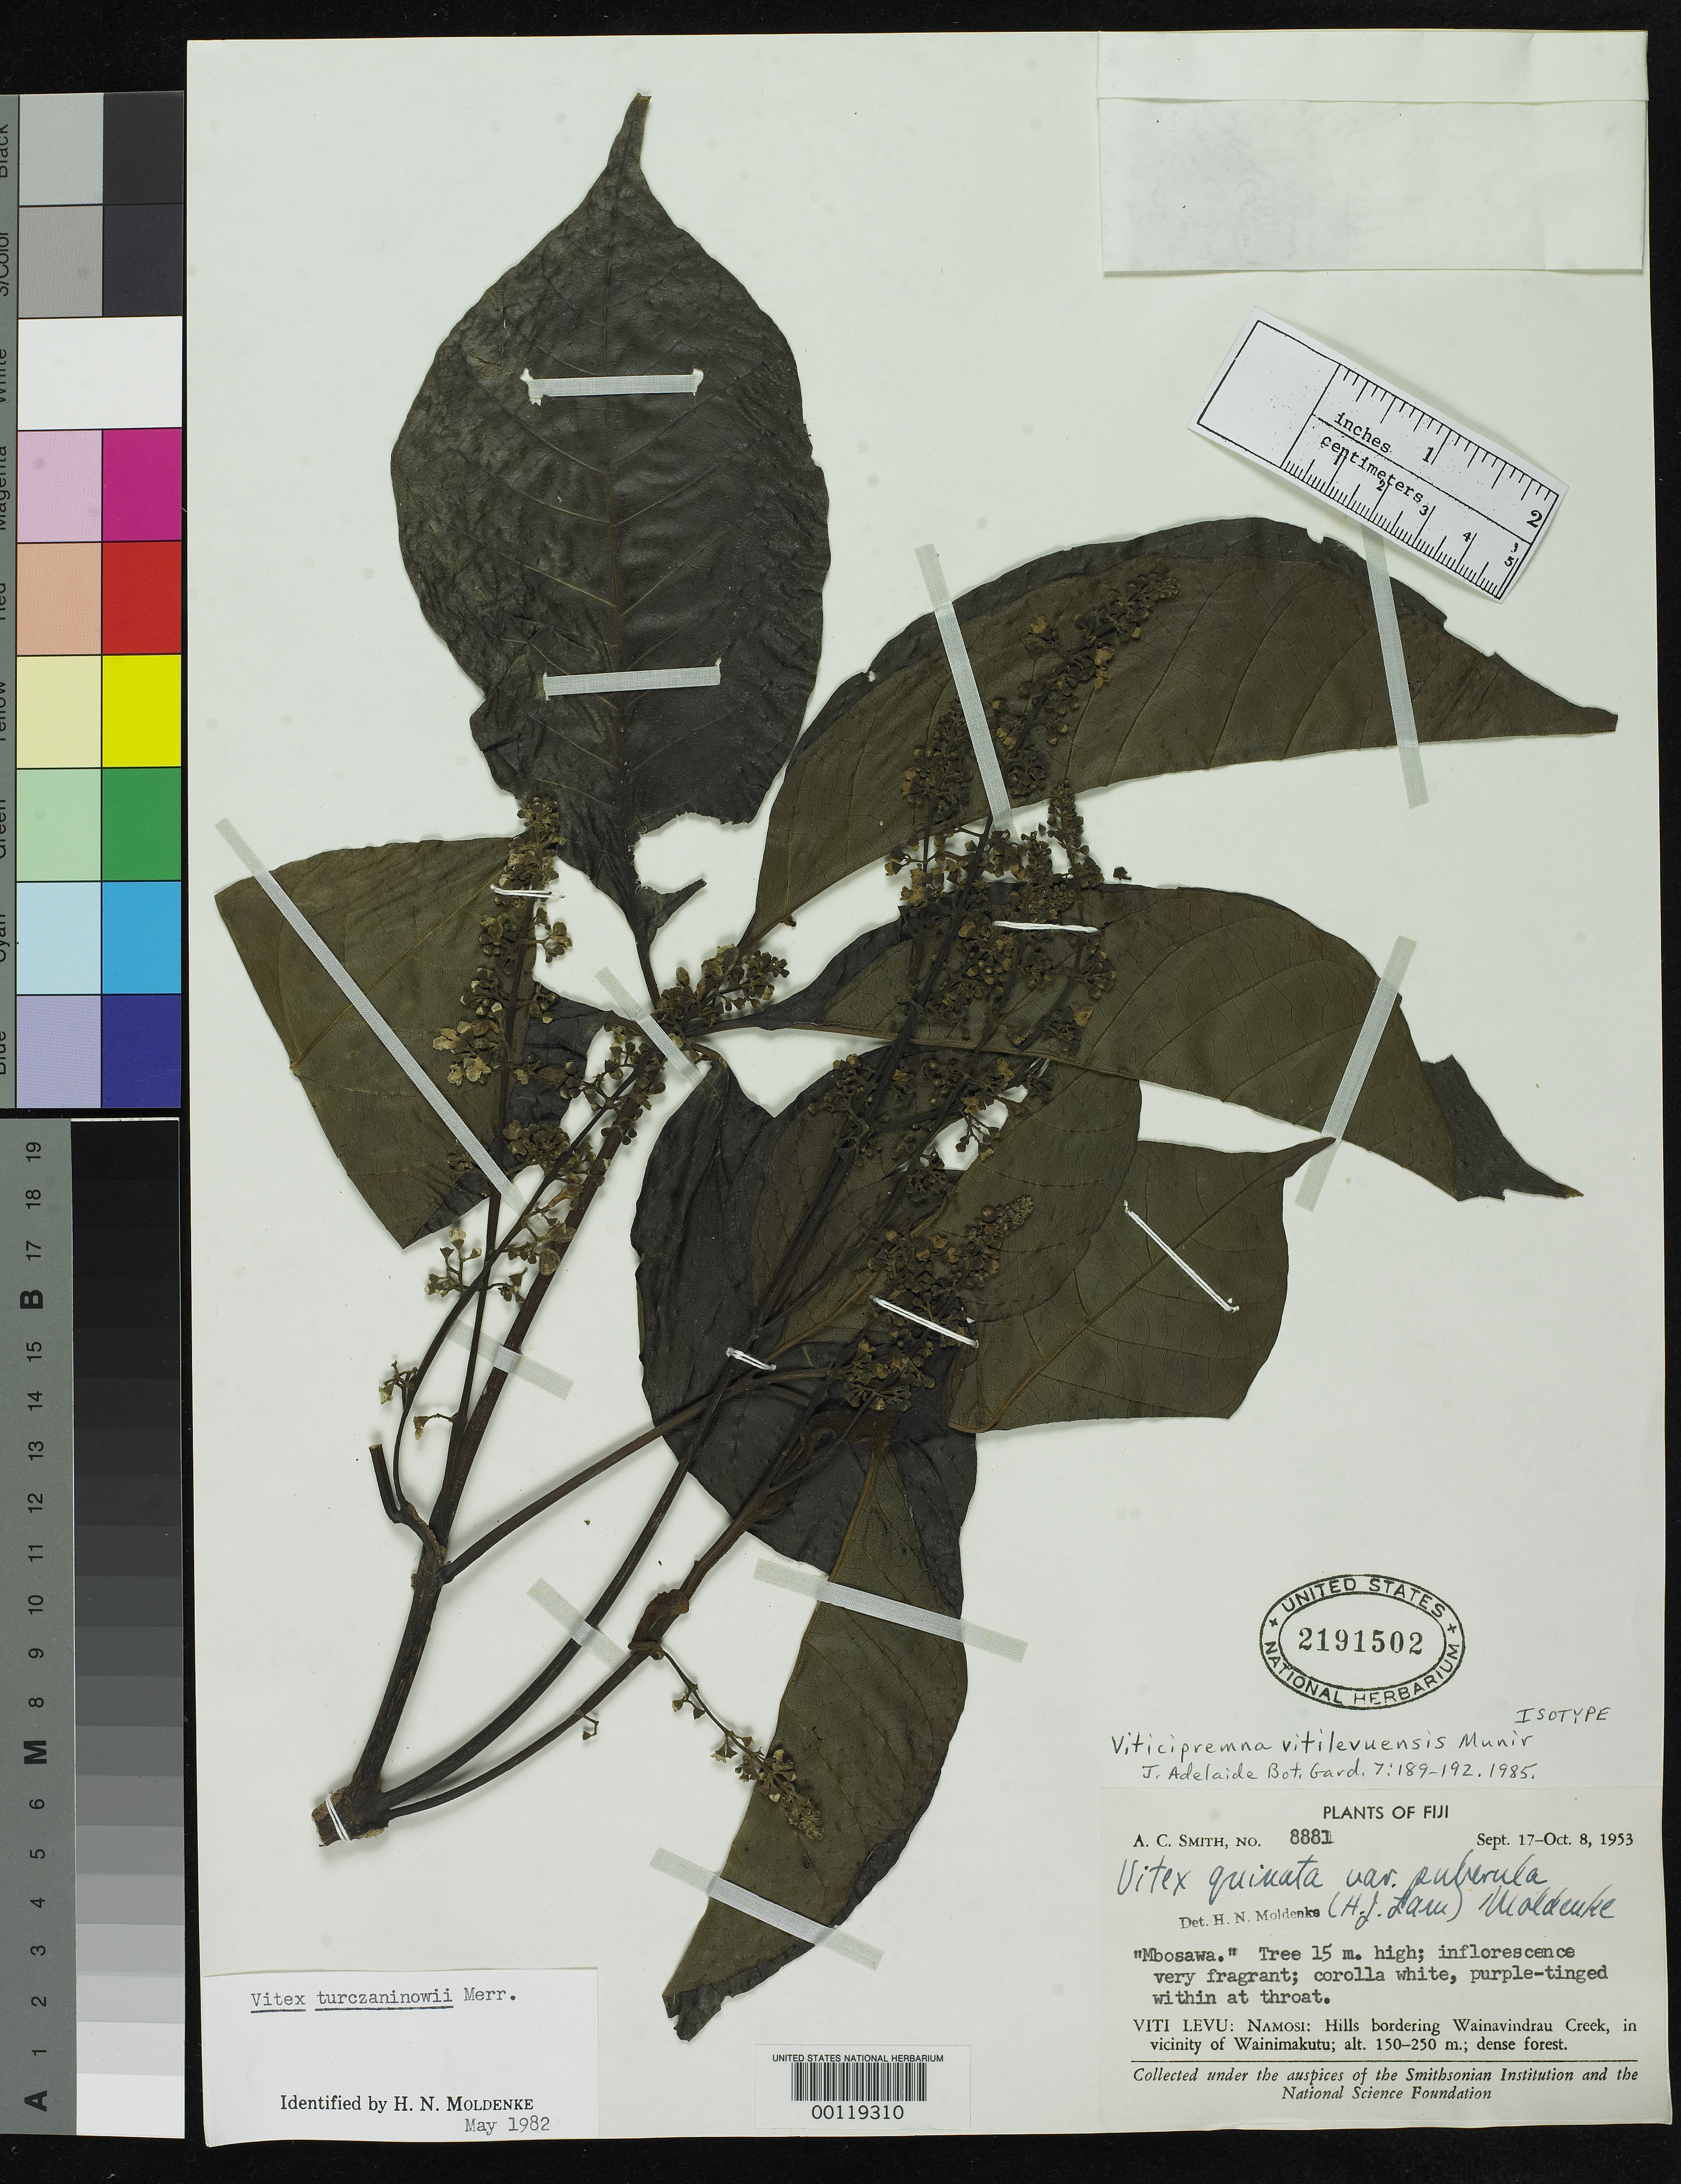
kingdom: Plantae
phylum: Tracheophyta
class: Magnoliopsida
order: Lamiales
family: Lamiaceae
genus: Viticipremna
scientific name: Viticipremna vitilevuensis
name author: Munir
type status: Isotype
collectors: A. C. Smith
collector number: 8881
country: Fiji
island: Viti Levu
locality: Namosi, hills bordering Wainavindra Cr., vicinity of W Ainimakutu. [Viti Levu Group]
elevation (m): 150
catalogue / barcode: US 2191502